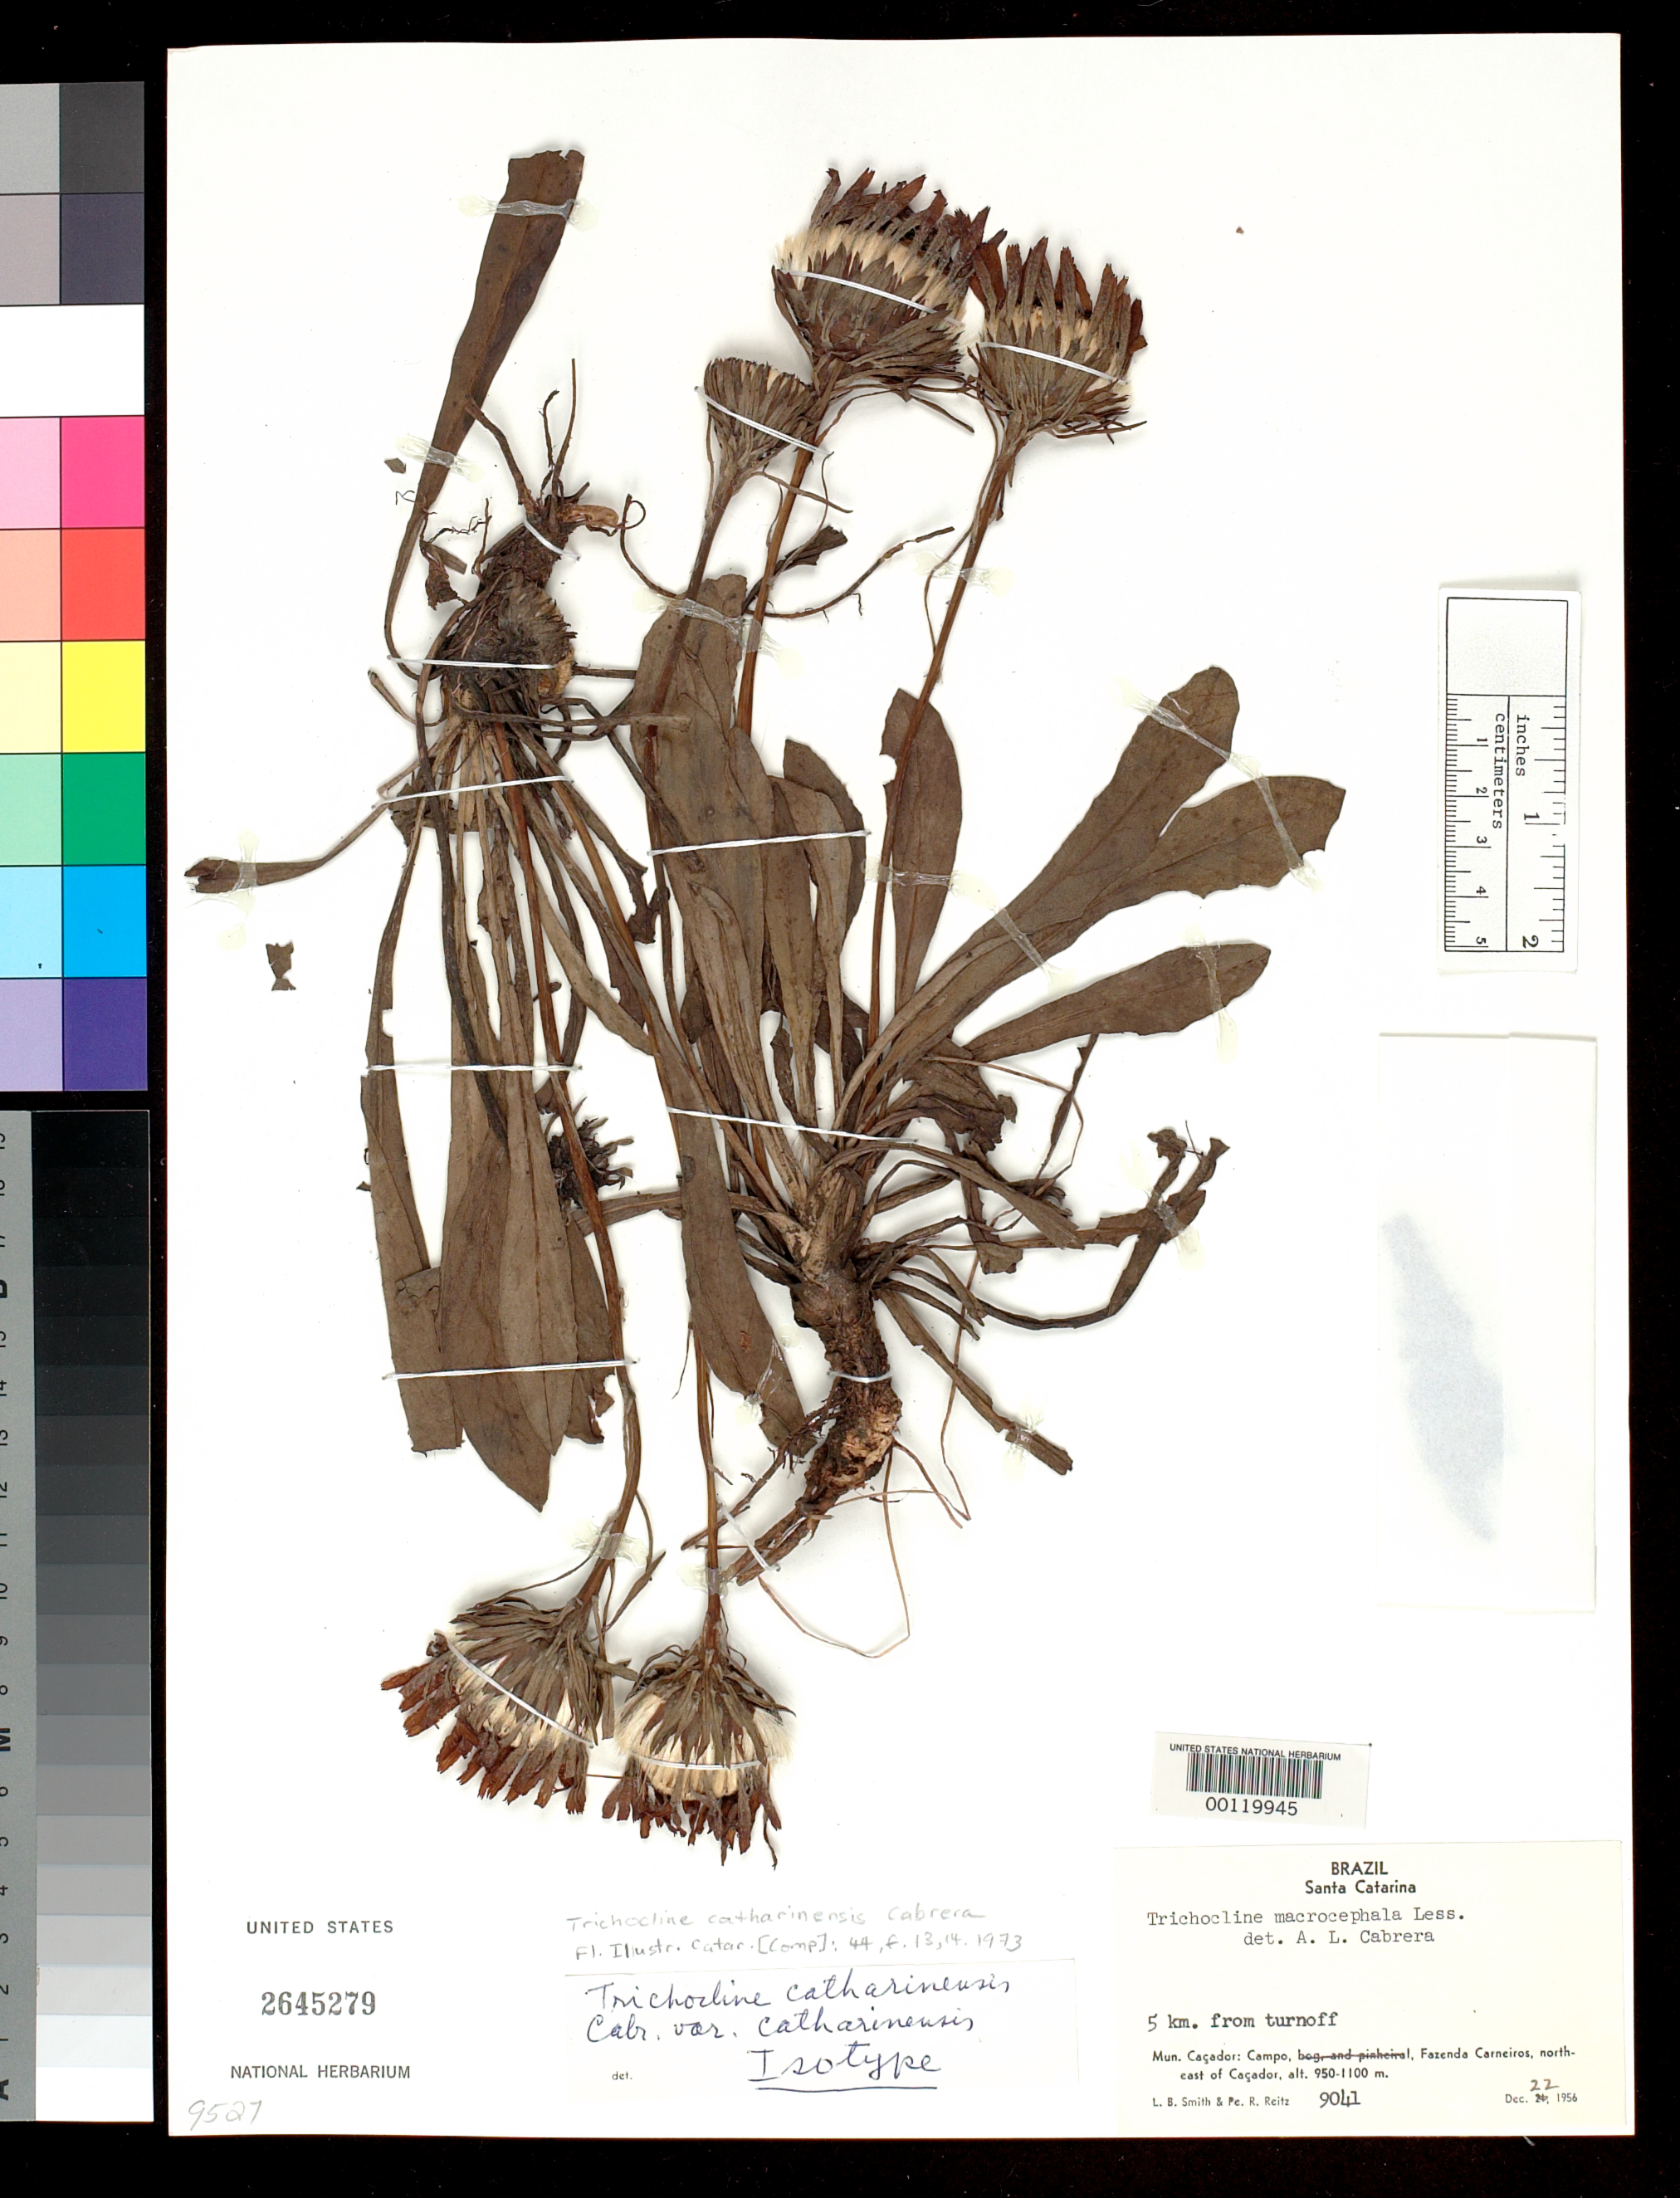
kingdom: Plantae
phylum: Tracheophyta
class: Magnoliopsida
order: Asterales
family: Asteraceae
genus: Trichocline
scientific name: Trichocline catharinensis var. catharinensis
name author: Cabrera & R.M. Klein in Reitz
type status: Isotype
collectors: L. Smith & R. Reitz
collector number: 9041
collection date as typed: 22 Dec 1956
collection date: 1956-12-22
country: Brazil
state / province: Santa Catarina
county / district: Caçador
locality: Fazenda Carneiros, NE of Cacador.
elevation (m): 950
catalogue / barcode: US 2645279